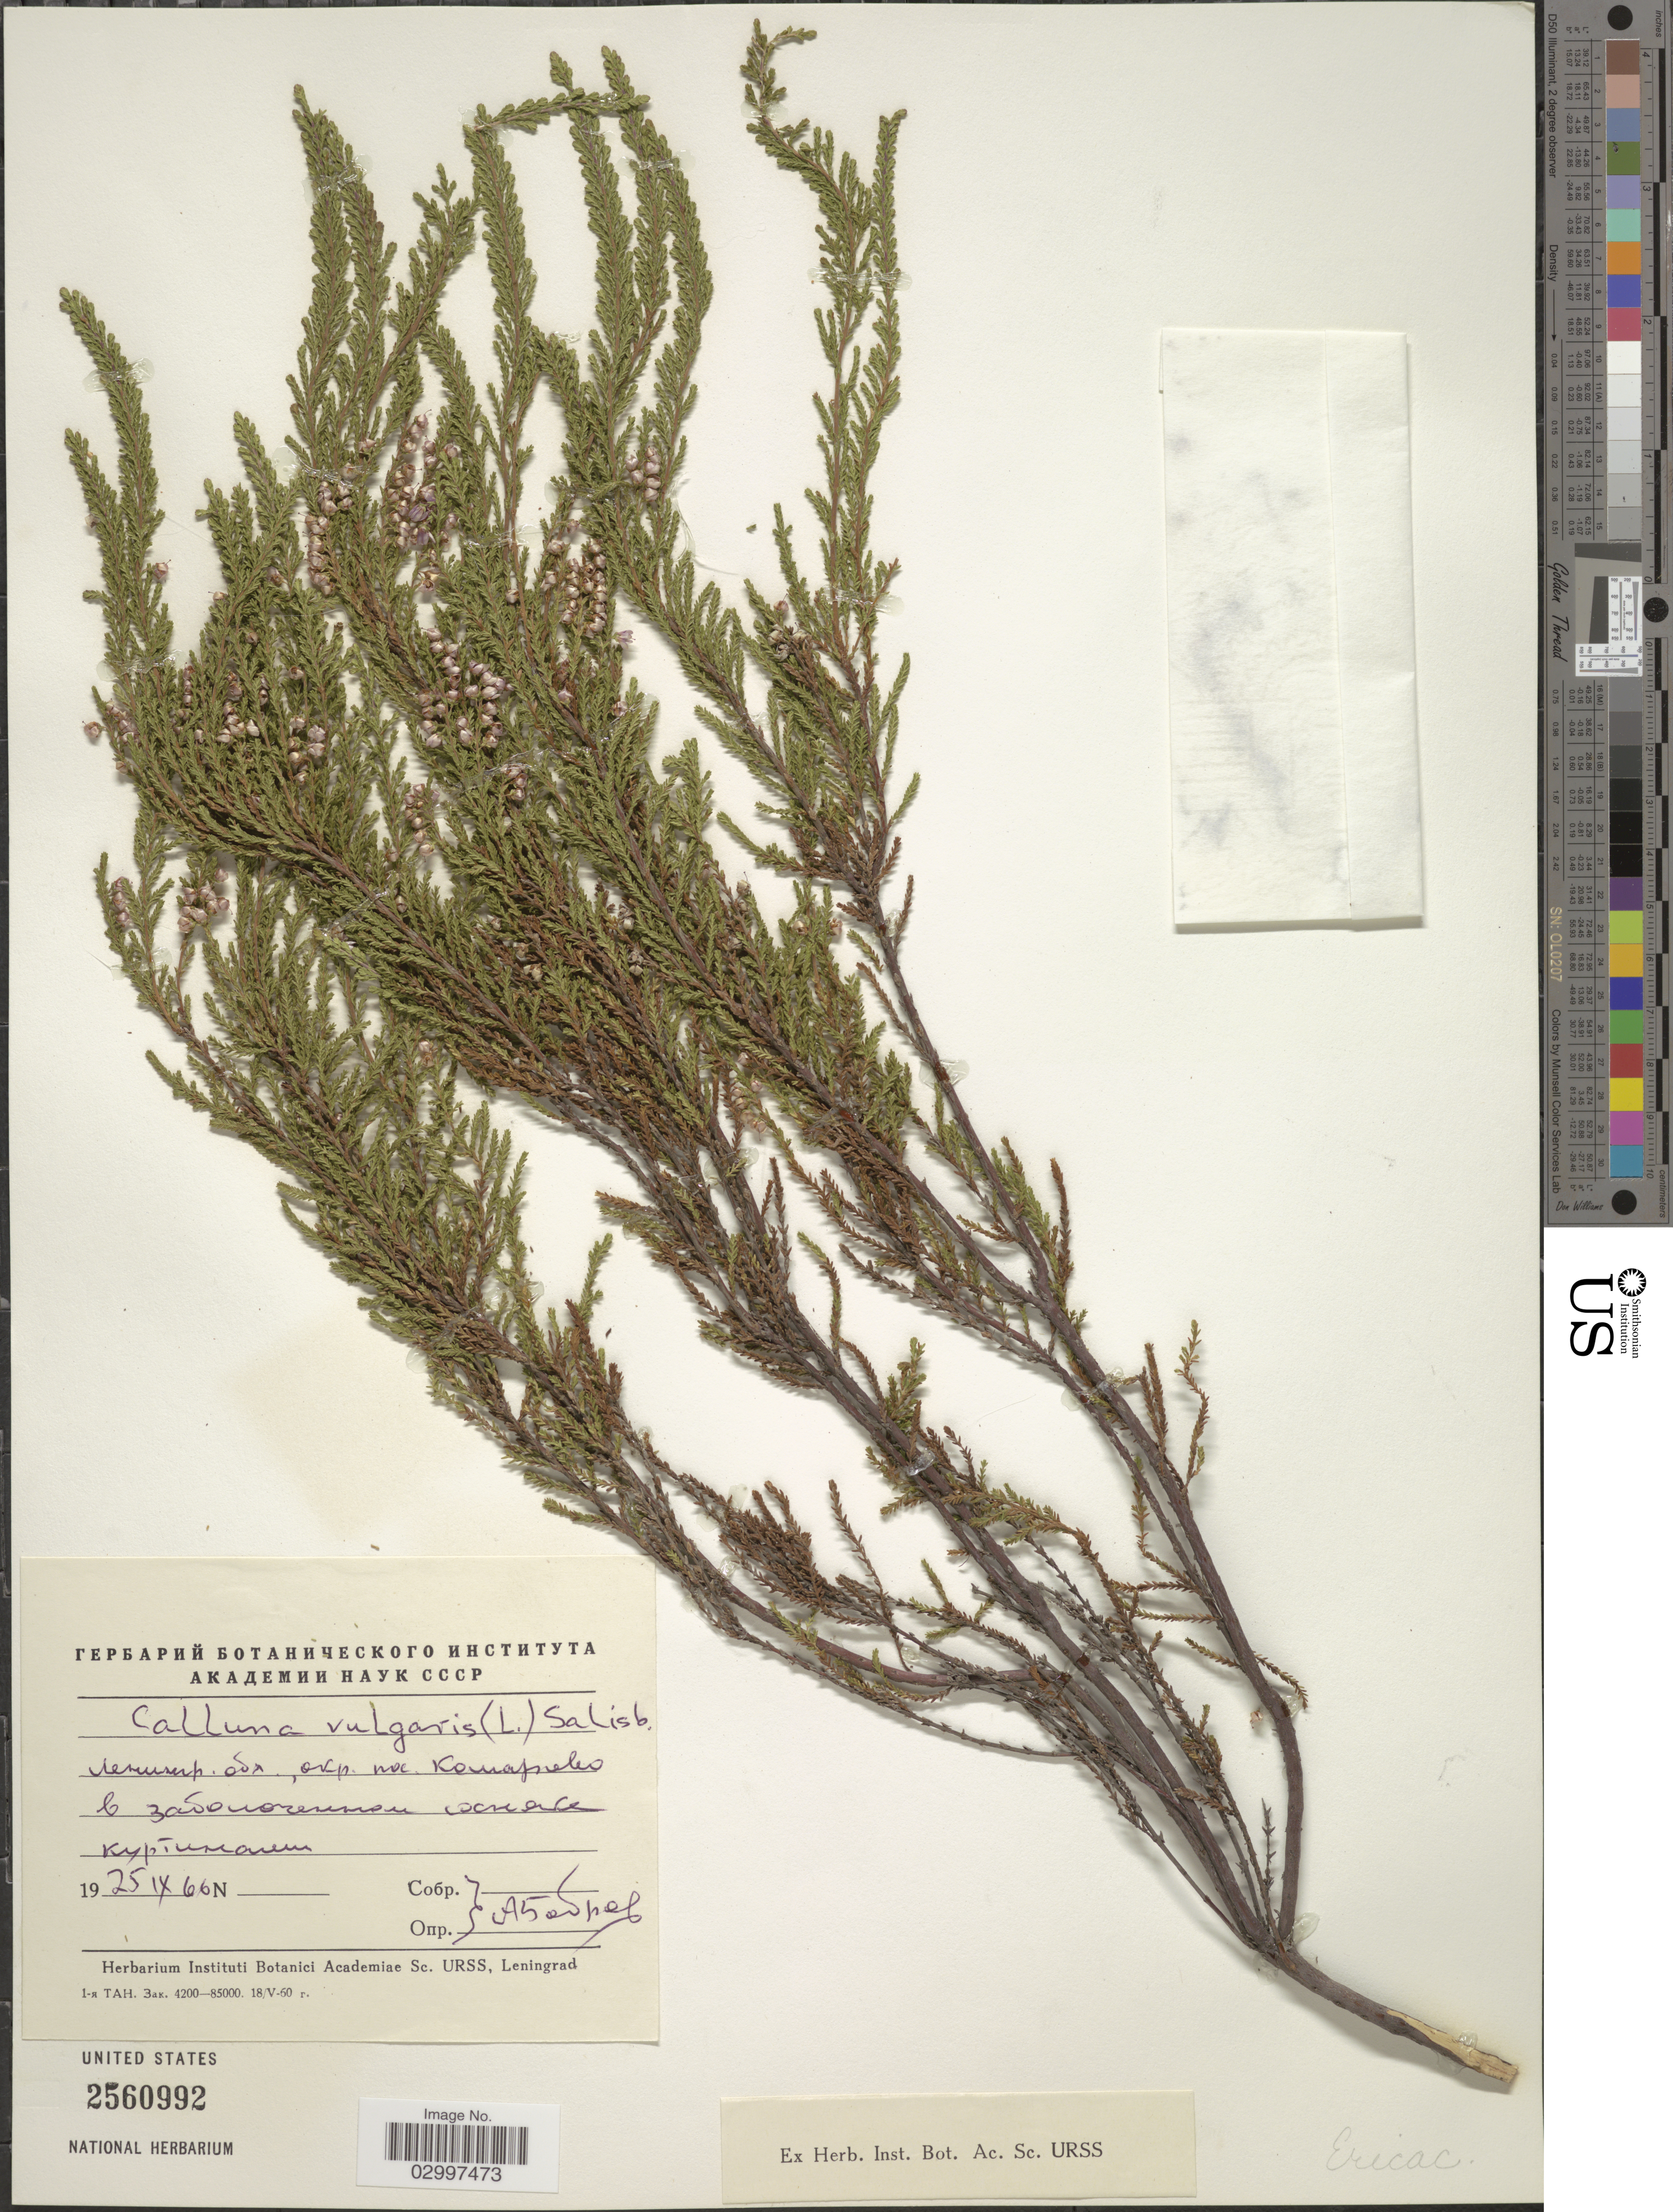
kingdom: Plantae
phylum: Tracheophyta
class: Magnoliopsida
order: Ericales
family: Ericaceae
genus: Calluna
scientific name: Calluna vulgaris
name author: (L.) Hull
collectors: A. Boborov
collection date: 1966-09-25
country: Russian Federation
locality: Vicinity of Komarovo village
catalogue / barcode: US 2560992